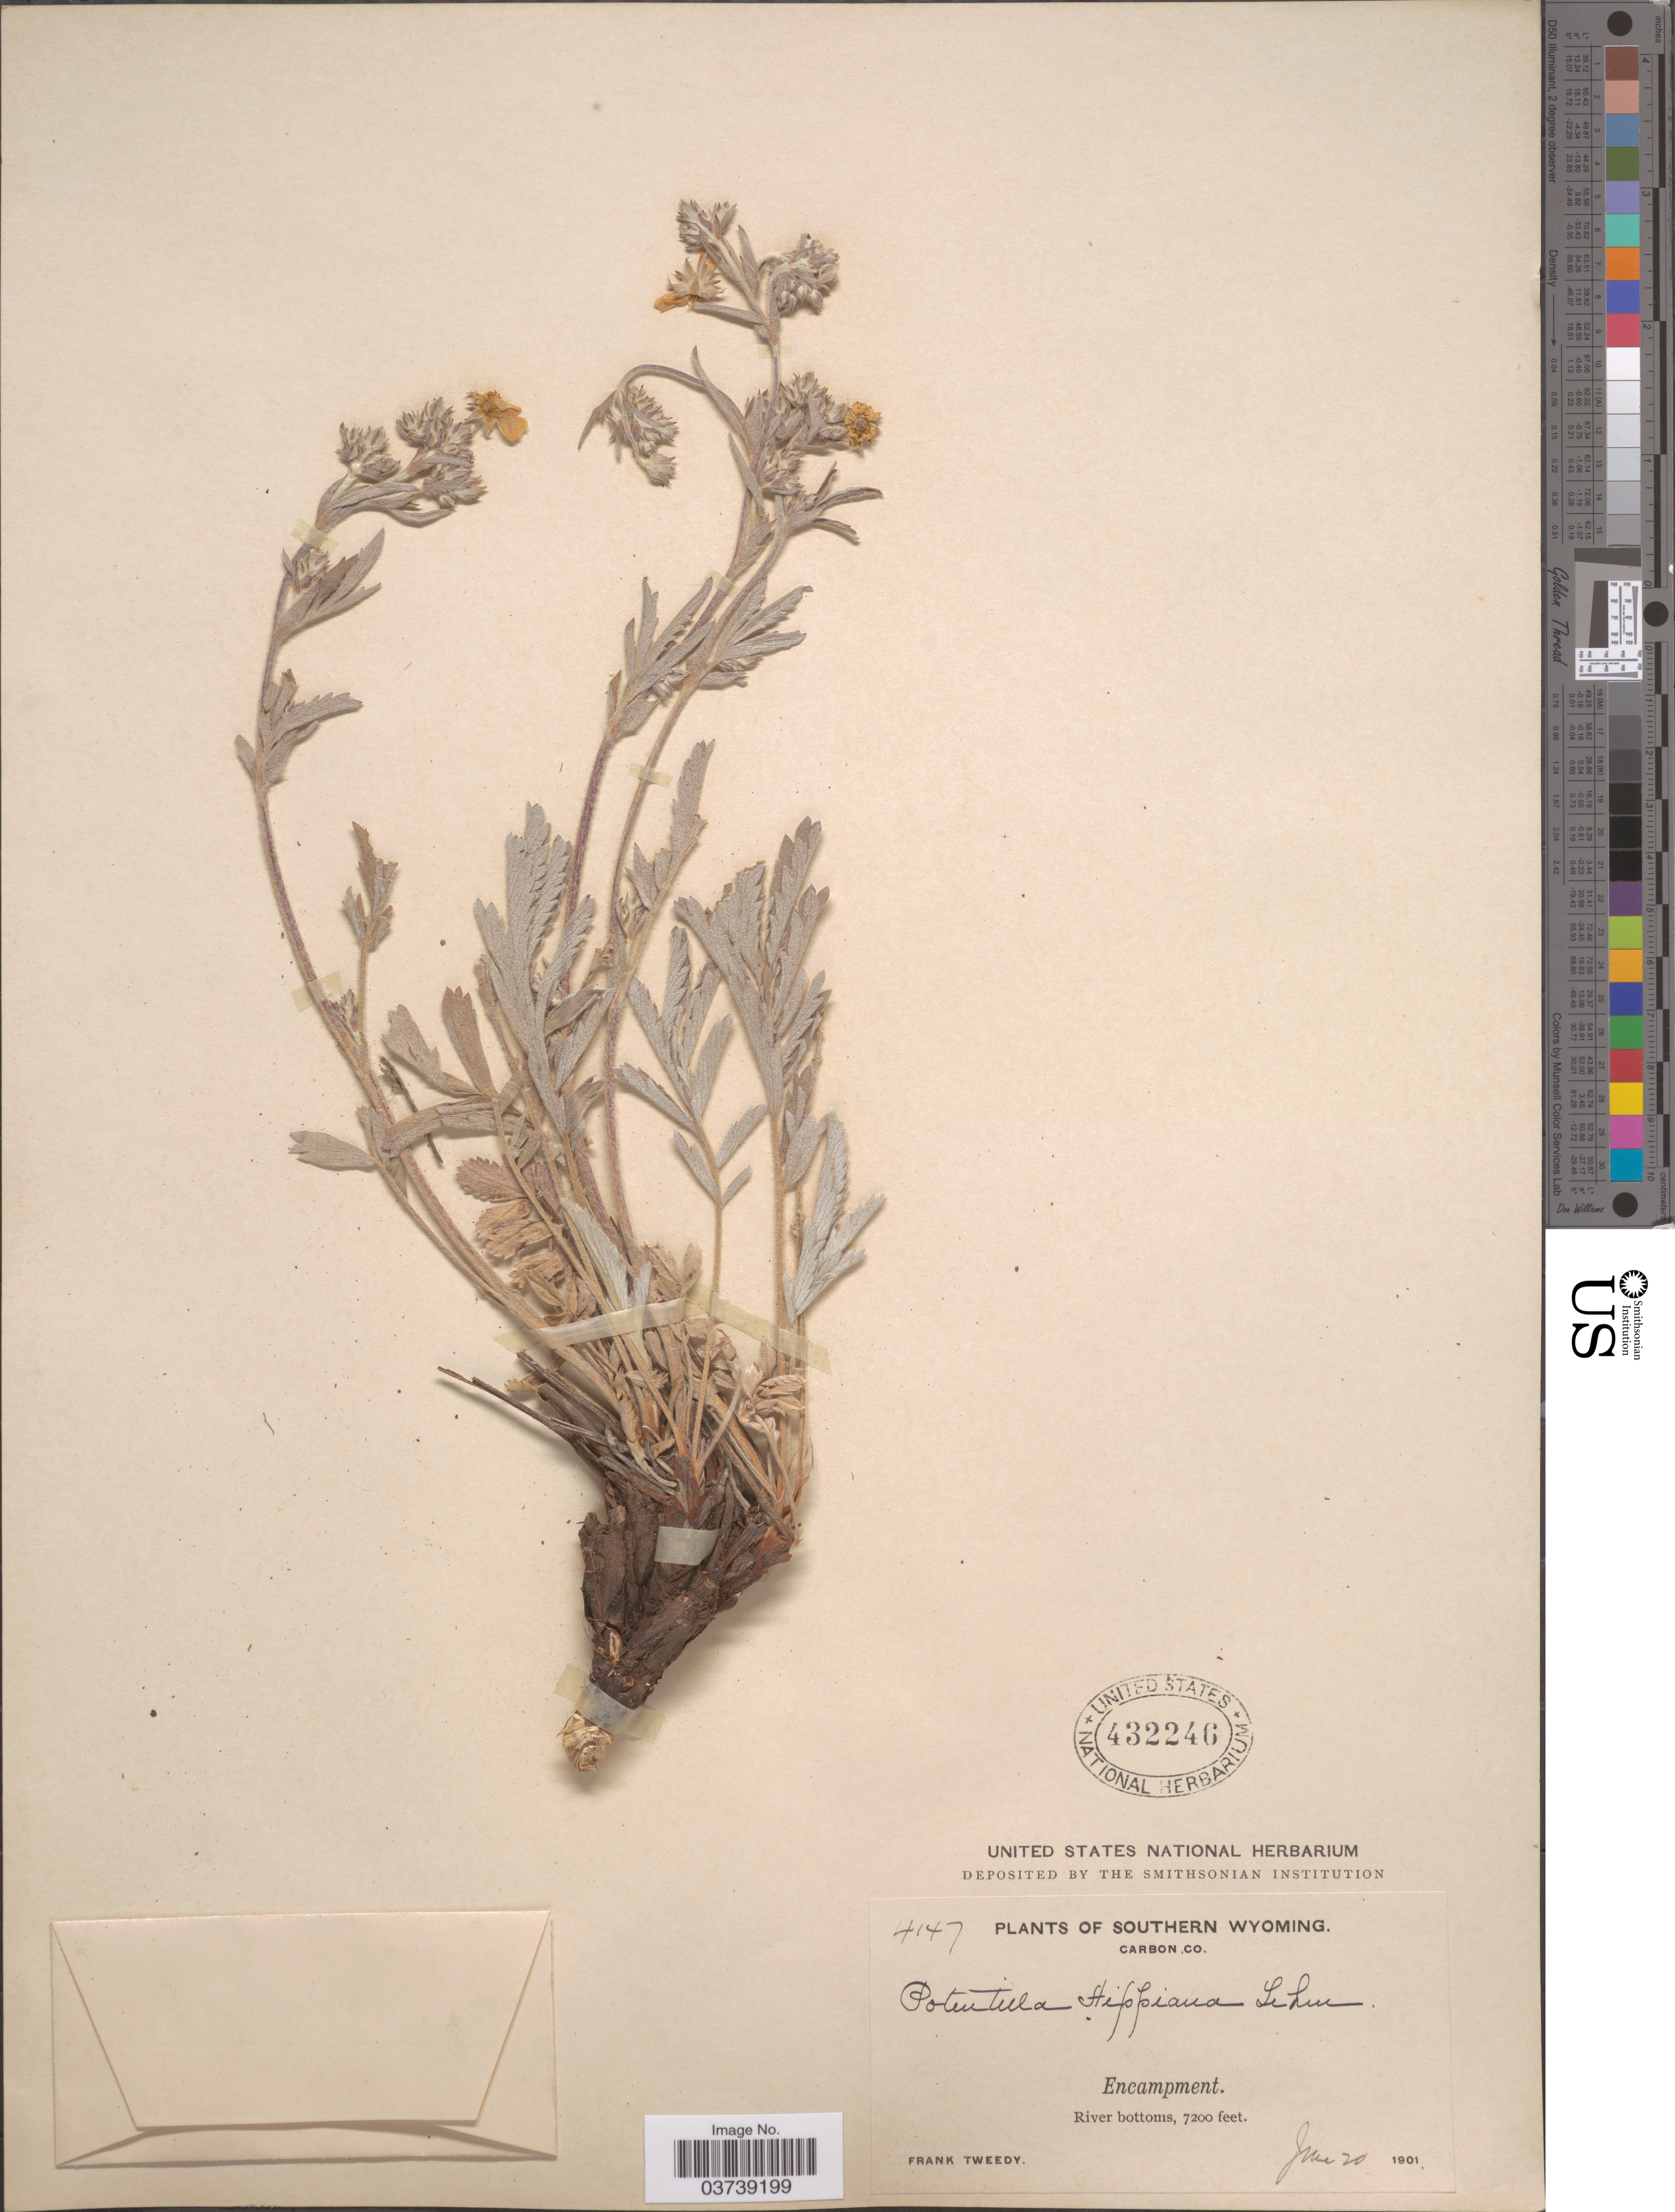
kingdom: Plantae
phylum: Tracheophyta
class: Magnoliopsida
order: Rosales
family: Rosaceae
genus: Potentilla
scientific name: Potentilla effusa var. effusa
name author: Douglas ex Lehm.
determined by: Johnston, B. C.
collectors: F. Tweedy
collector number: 4147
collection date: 1901-06-20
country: United States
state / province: Wyoming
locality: Southern Wyoming. Carbon Co. Encampment. River bottoms.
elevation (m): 2195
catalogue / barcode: US 432246